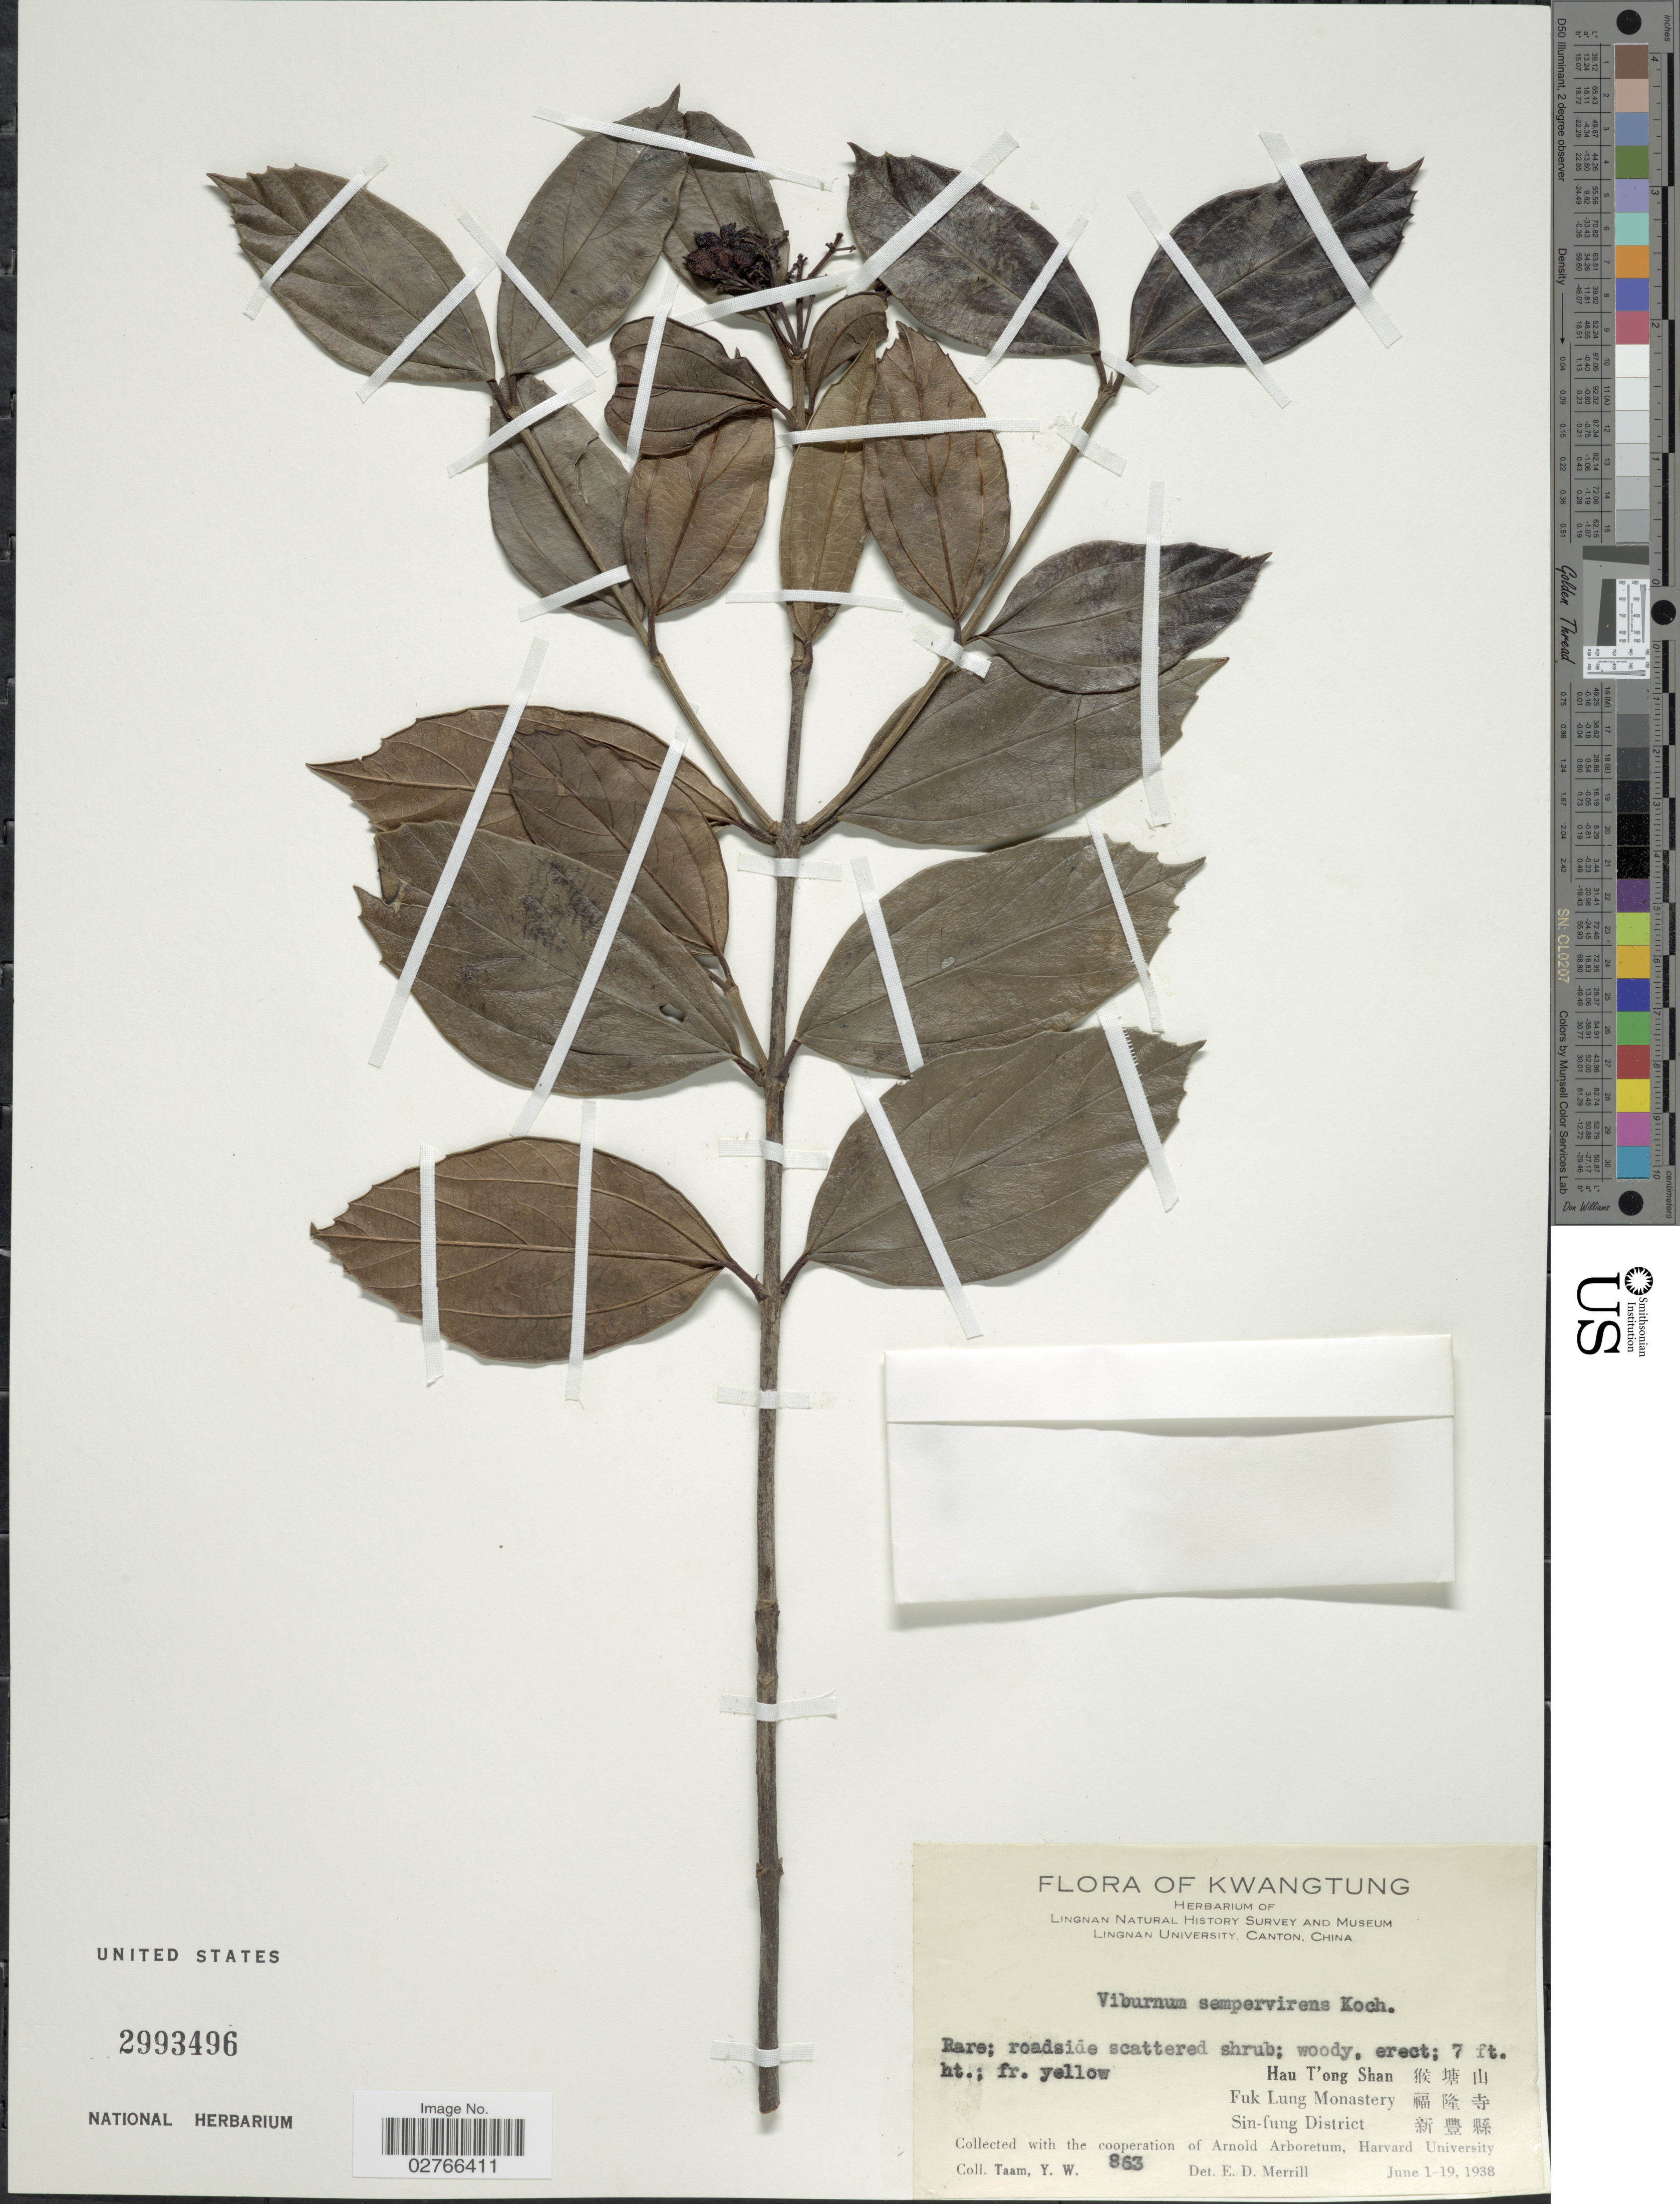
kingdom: Plantae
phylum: Tracheophyta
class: Magnoliopsida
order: Dipsacales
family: Viburnaceae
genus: Viburnum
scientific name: Viburnum sempervirens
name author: K. Koch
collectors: Y. W. Taam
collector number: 863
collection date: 1938-06-01/1938-06-19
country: China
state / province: Guangdong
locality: Kwangtung, Hau T'ong Shan X, Fuk Lung Monastery X, Sin-fung District X.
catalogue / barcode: US 2993496